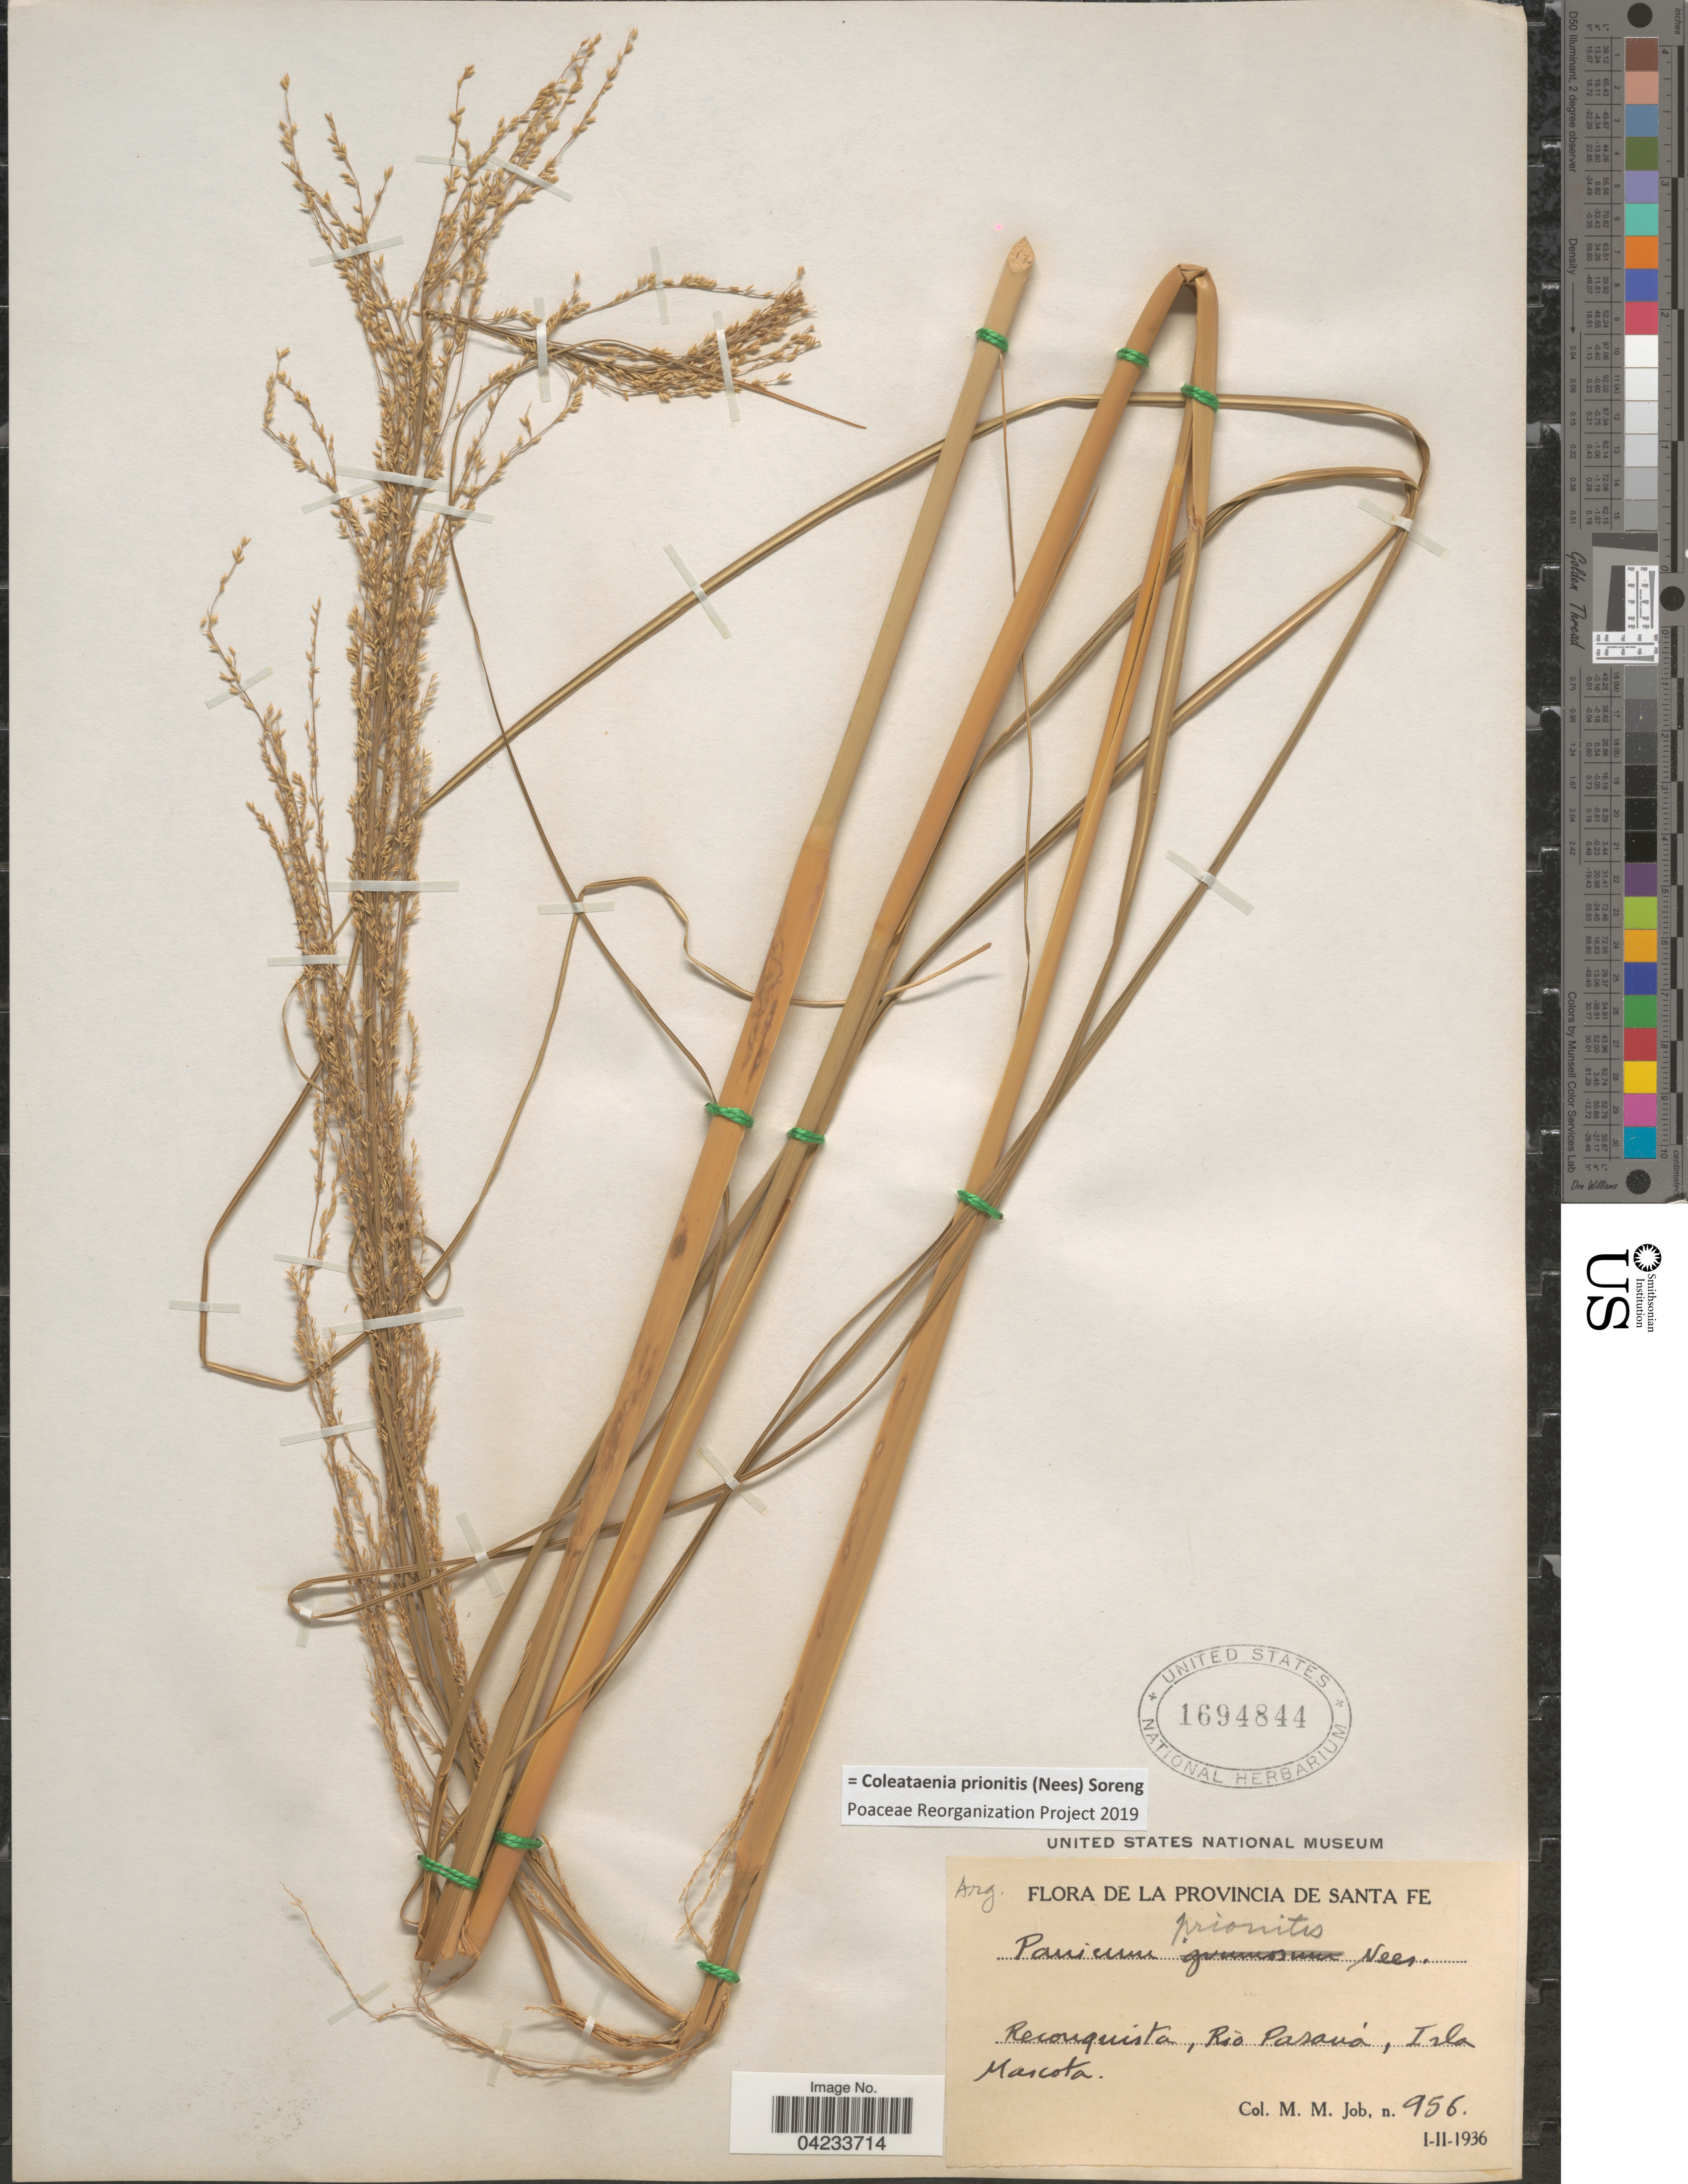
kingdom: Plantae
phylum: Tracheophyta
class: Liliopsida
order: Poales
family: Poaceae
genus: Coleataenia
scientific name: Coleataenia prionitis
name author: (Nees) Soreng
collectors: M. Job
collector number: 956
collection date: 1936-01/1936-02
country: Argentina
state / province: Santa Fe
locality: Reconquista, Río Paraná, Isla Mascota.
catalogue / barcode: US 1694844